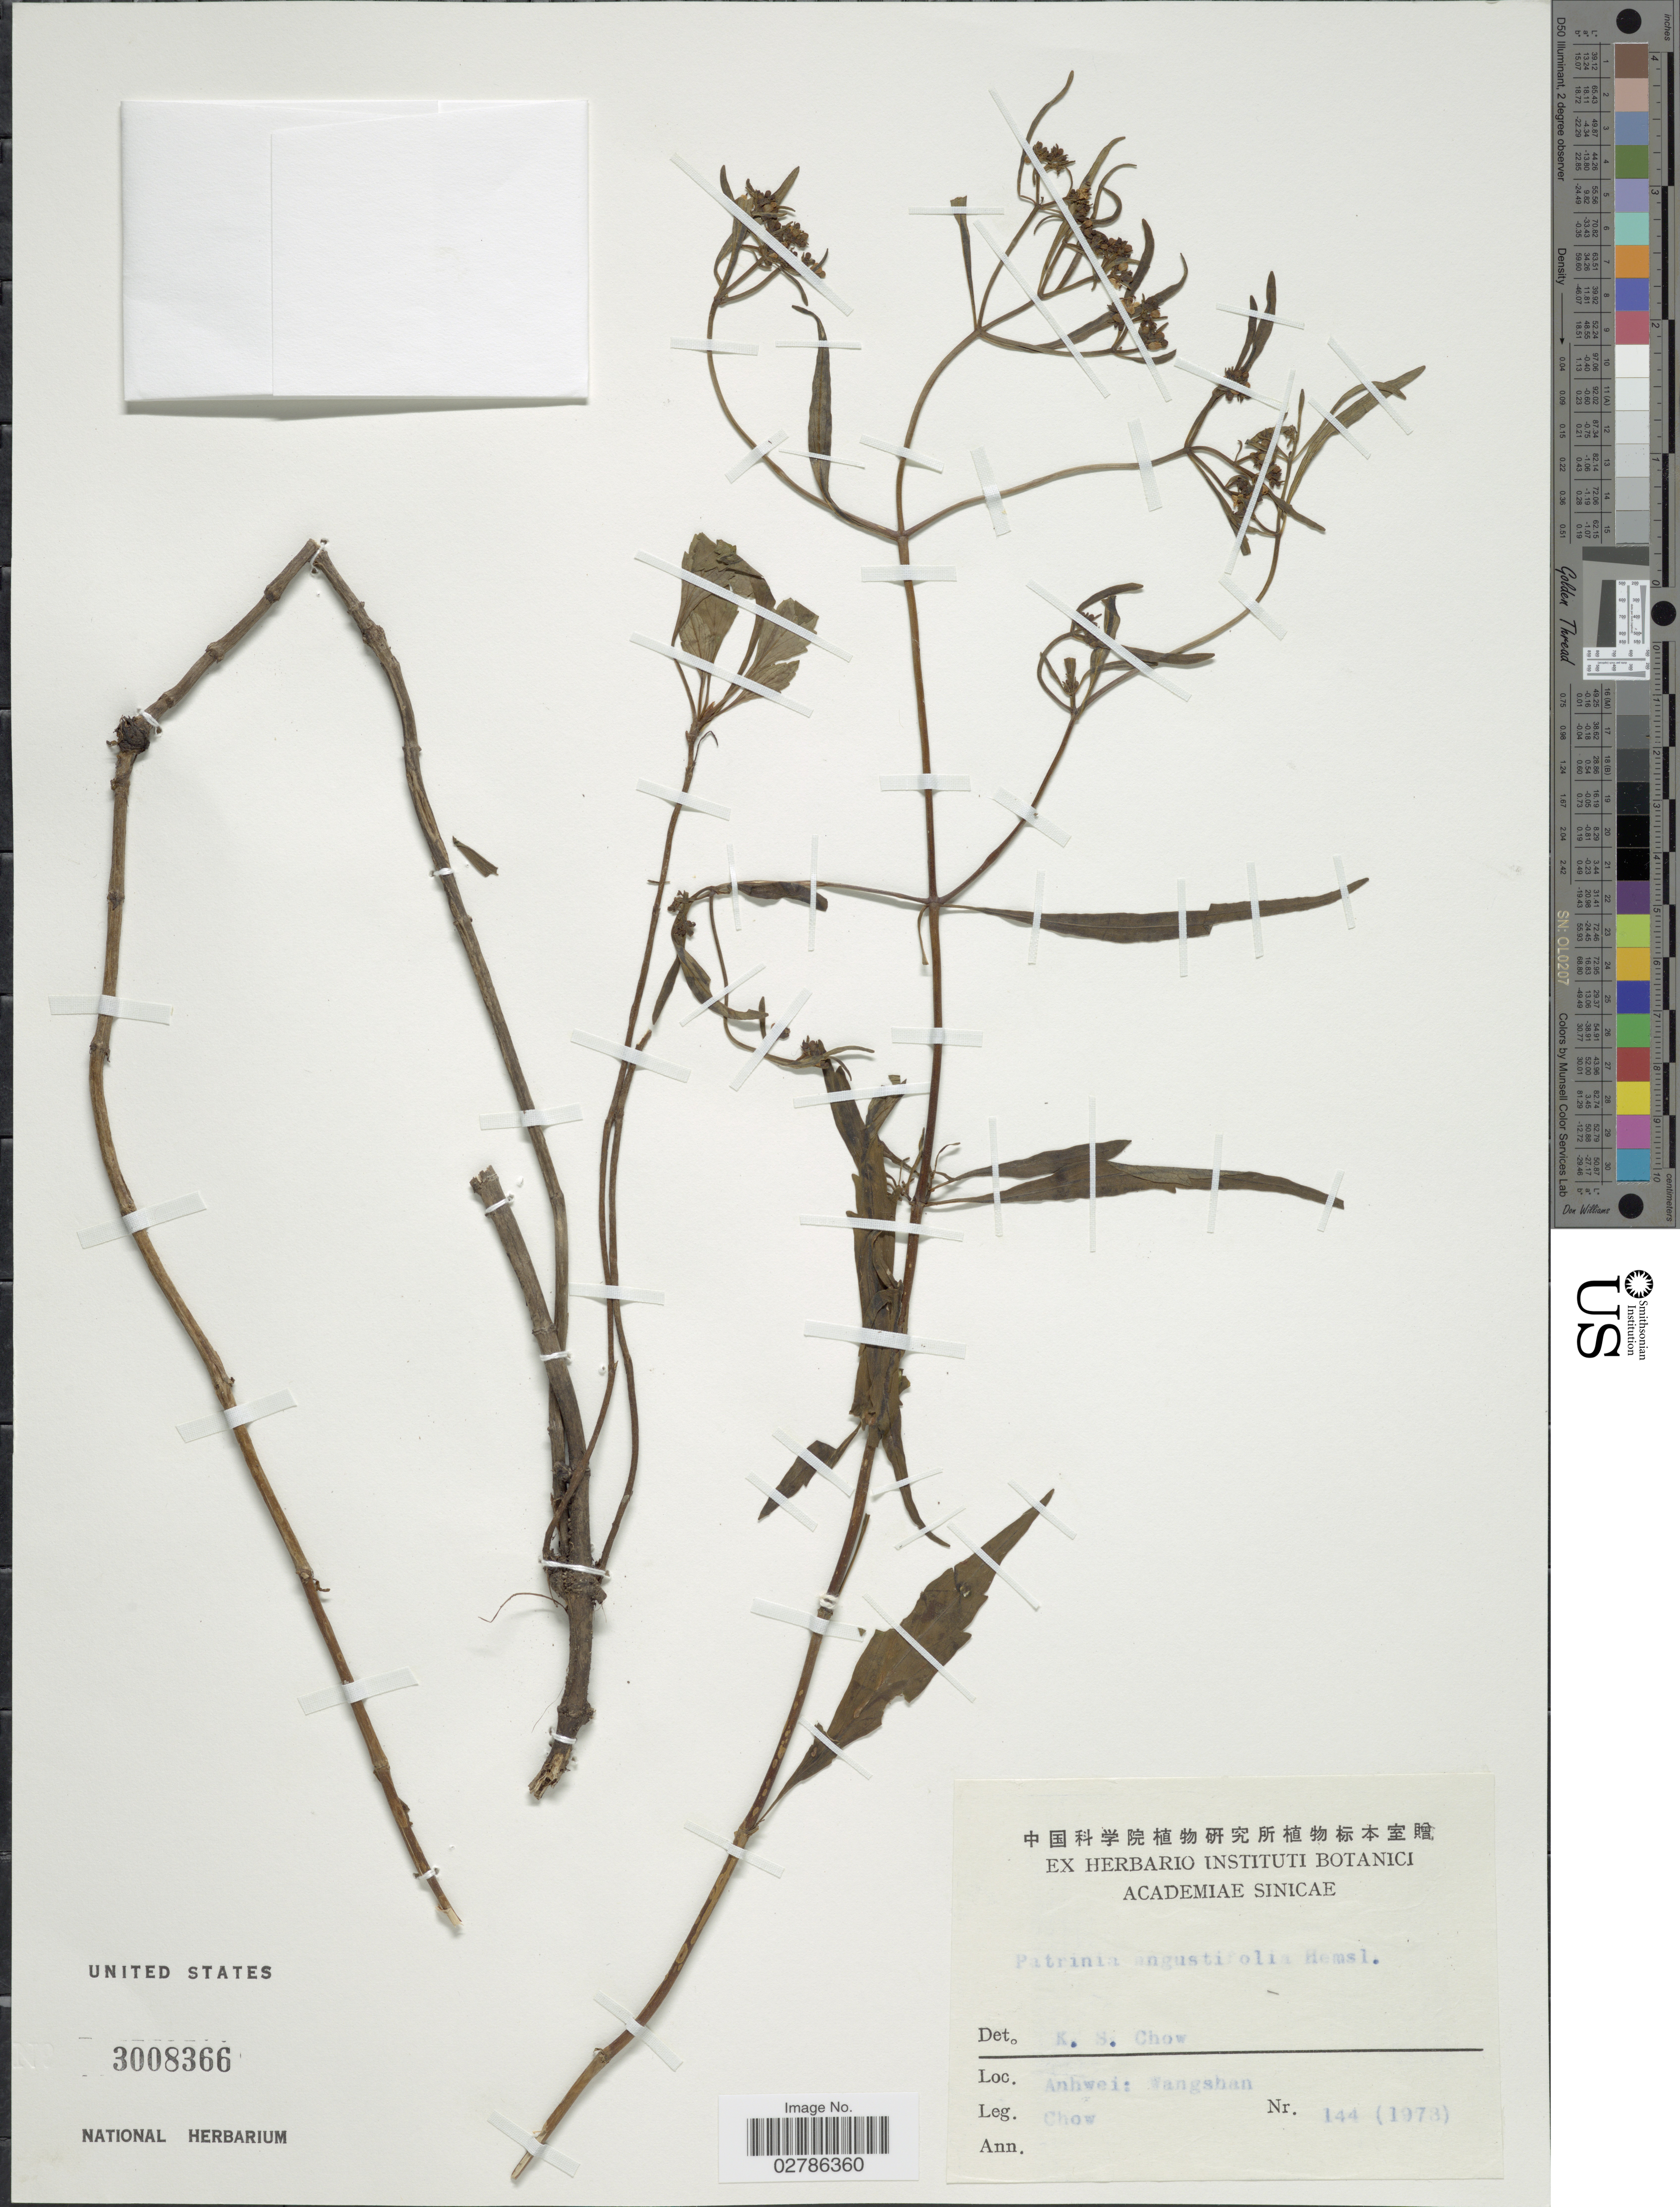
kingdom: Plantae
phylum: Tracheophyta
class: Magnoliopsida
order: Dipsacales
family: Caprifoliaceae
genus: Patrinia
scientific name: Patrinia angustifolia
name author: Hemsl.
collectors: Chow, --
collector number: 144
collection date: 1973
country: China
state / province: Anhui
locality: Anhwei, Wangshan.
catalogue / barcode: US 3008366